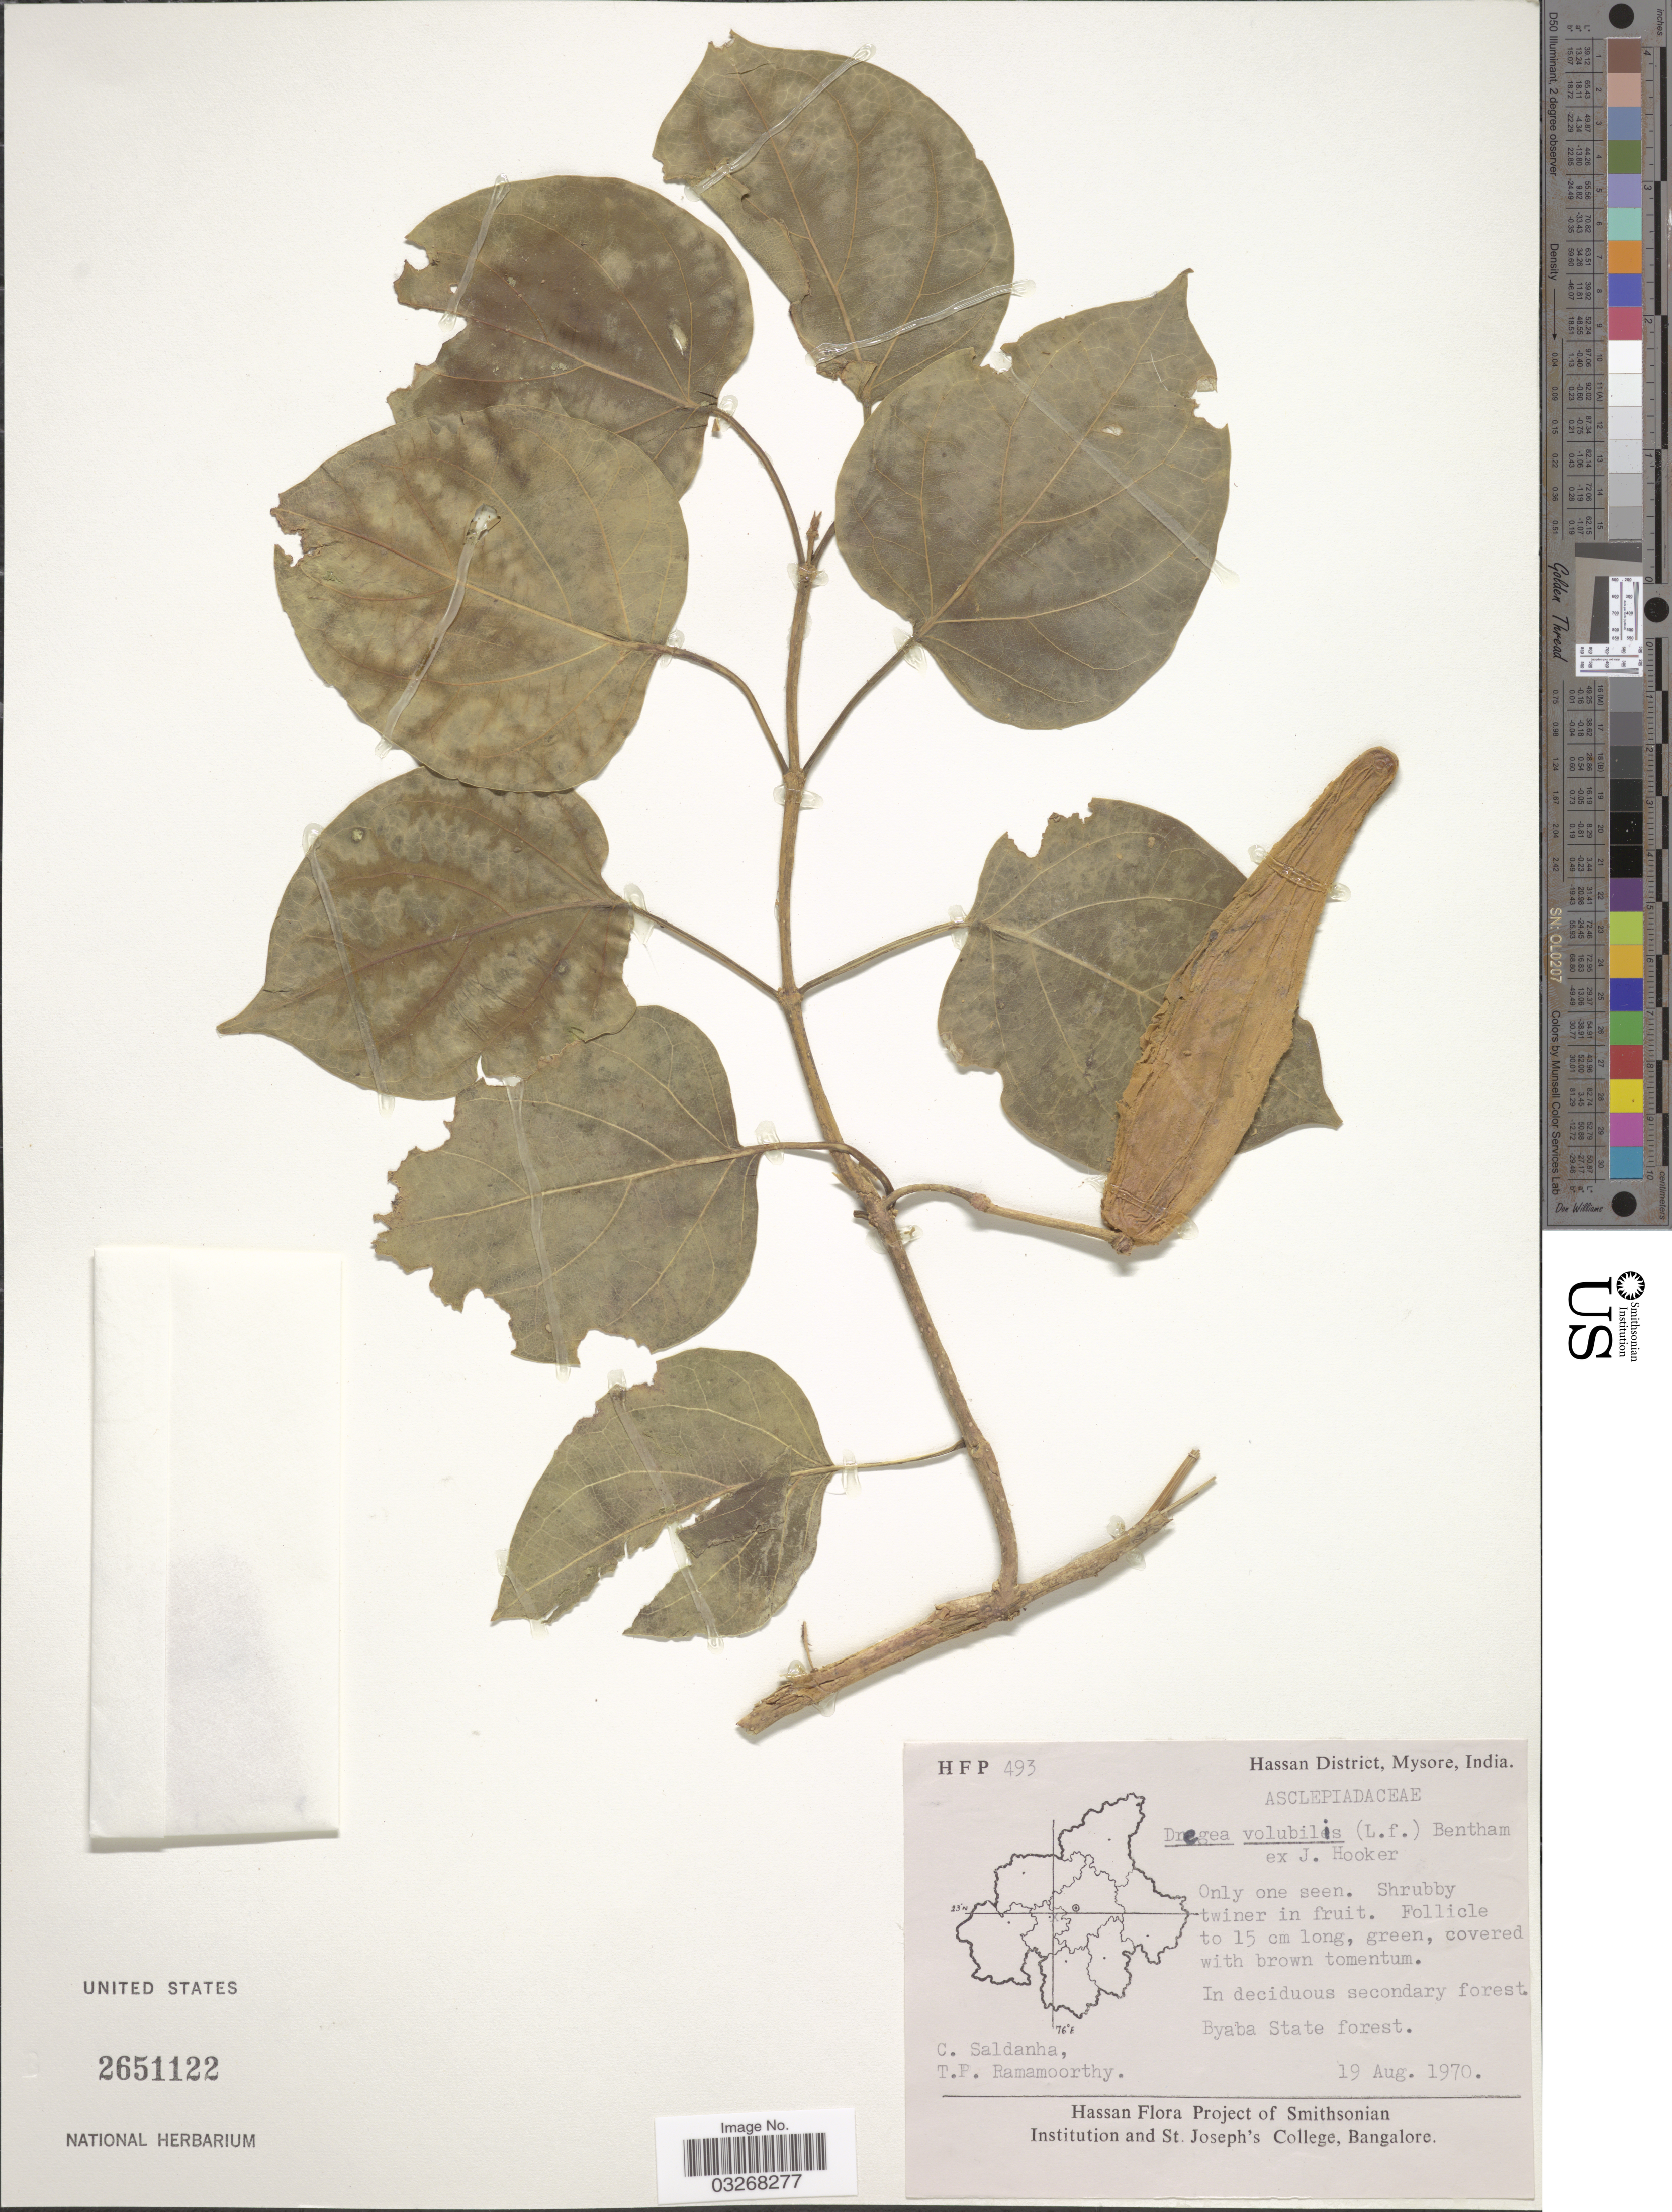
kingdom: Plantae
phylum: Tracheophyta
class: Magnoliopsida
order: Gentianales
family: Apocynaceae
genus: Dregea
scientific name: Dregea volubilis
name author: (L. f.) Benth. ex Hook. f.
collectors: C. Saldanha & T. P. Ramamoorthy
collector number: HFP493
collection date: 1970-08-19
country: India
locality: Hassan District, Mysore. Byaba State forest.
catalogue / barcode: US 2651122